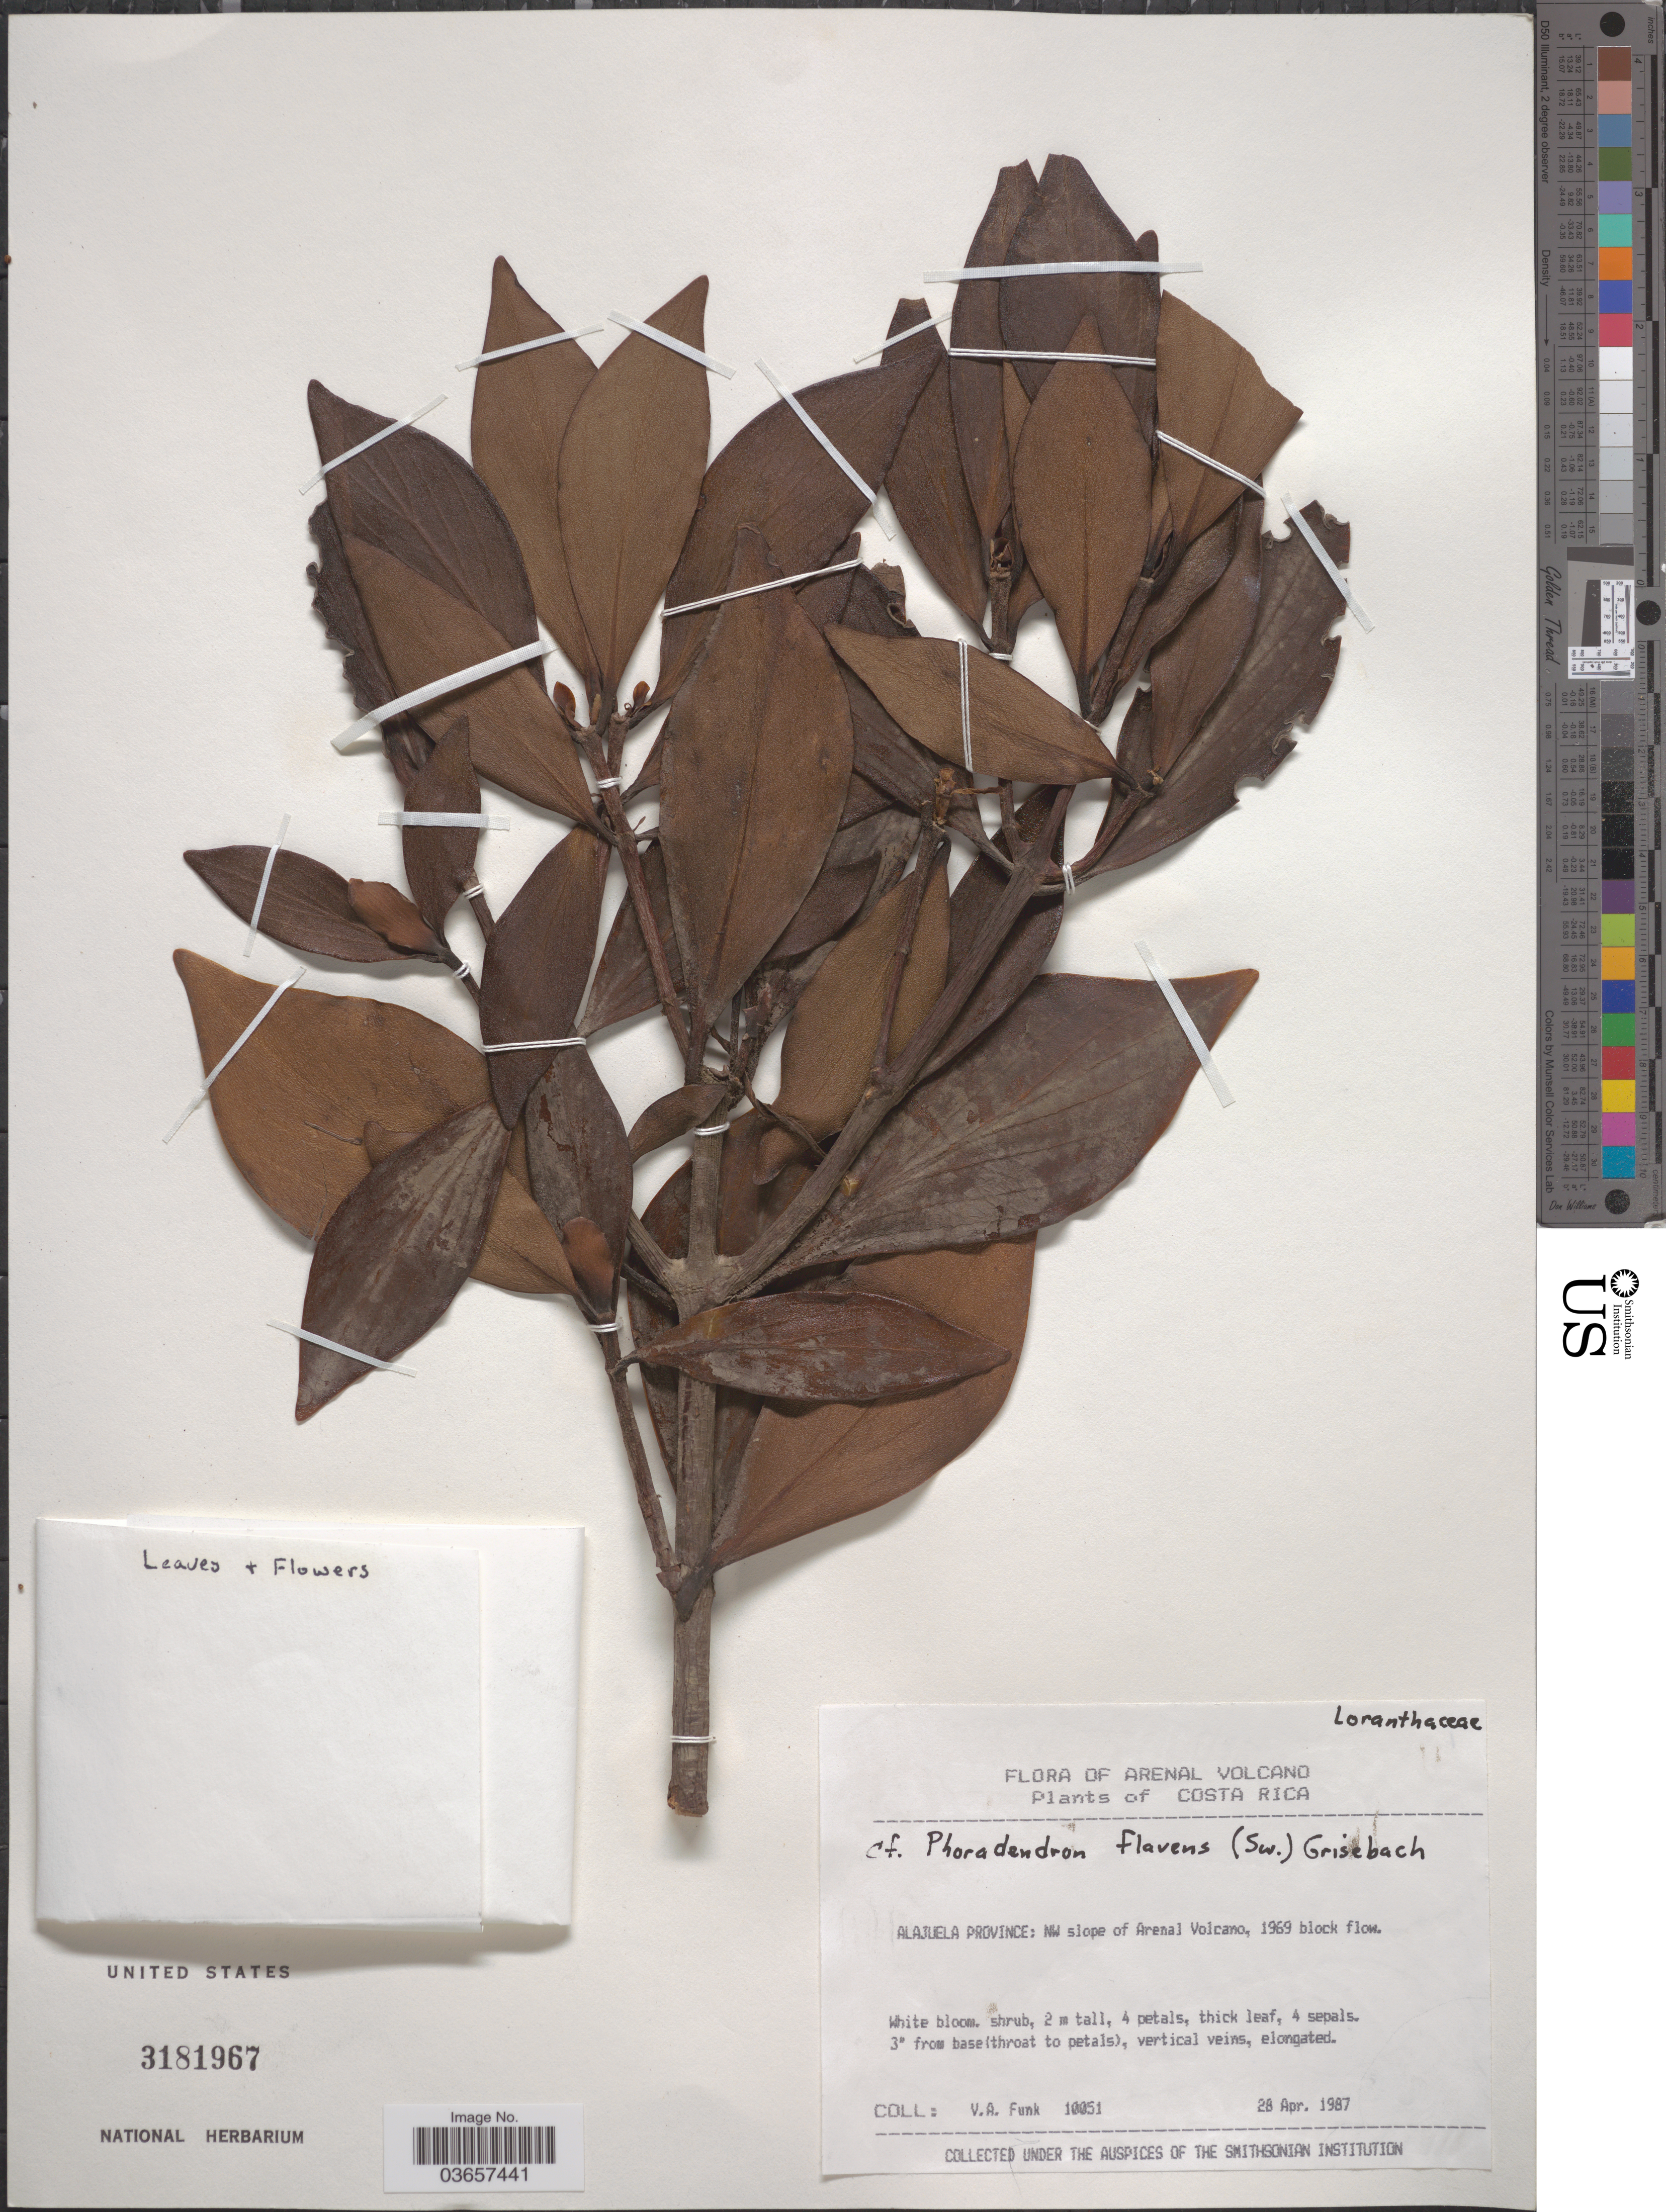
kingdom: Plantae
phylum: Tracheophyta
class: Magnoliopsida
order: Santalales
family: Viscaceae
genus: Phoradendron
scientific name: Phoradendron chrysocladon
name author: A. Gray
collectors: V. Funk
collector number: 10051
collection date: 1987-04-28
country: Costa Rica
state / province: Alajuela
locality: Arenal Volcano. NW slope of Arenal Volcano, 1969 block flow.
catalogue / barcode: US 3181967